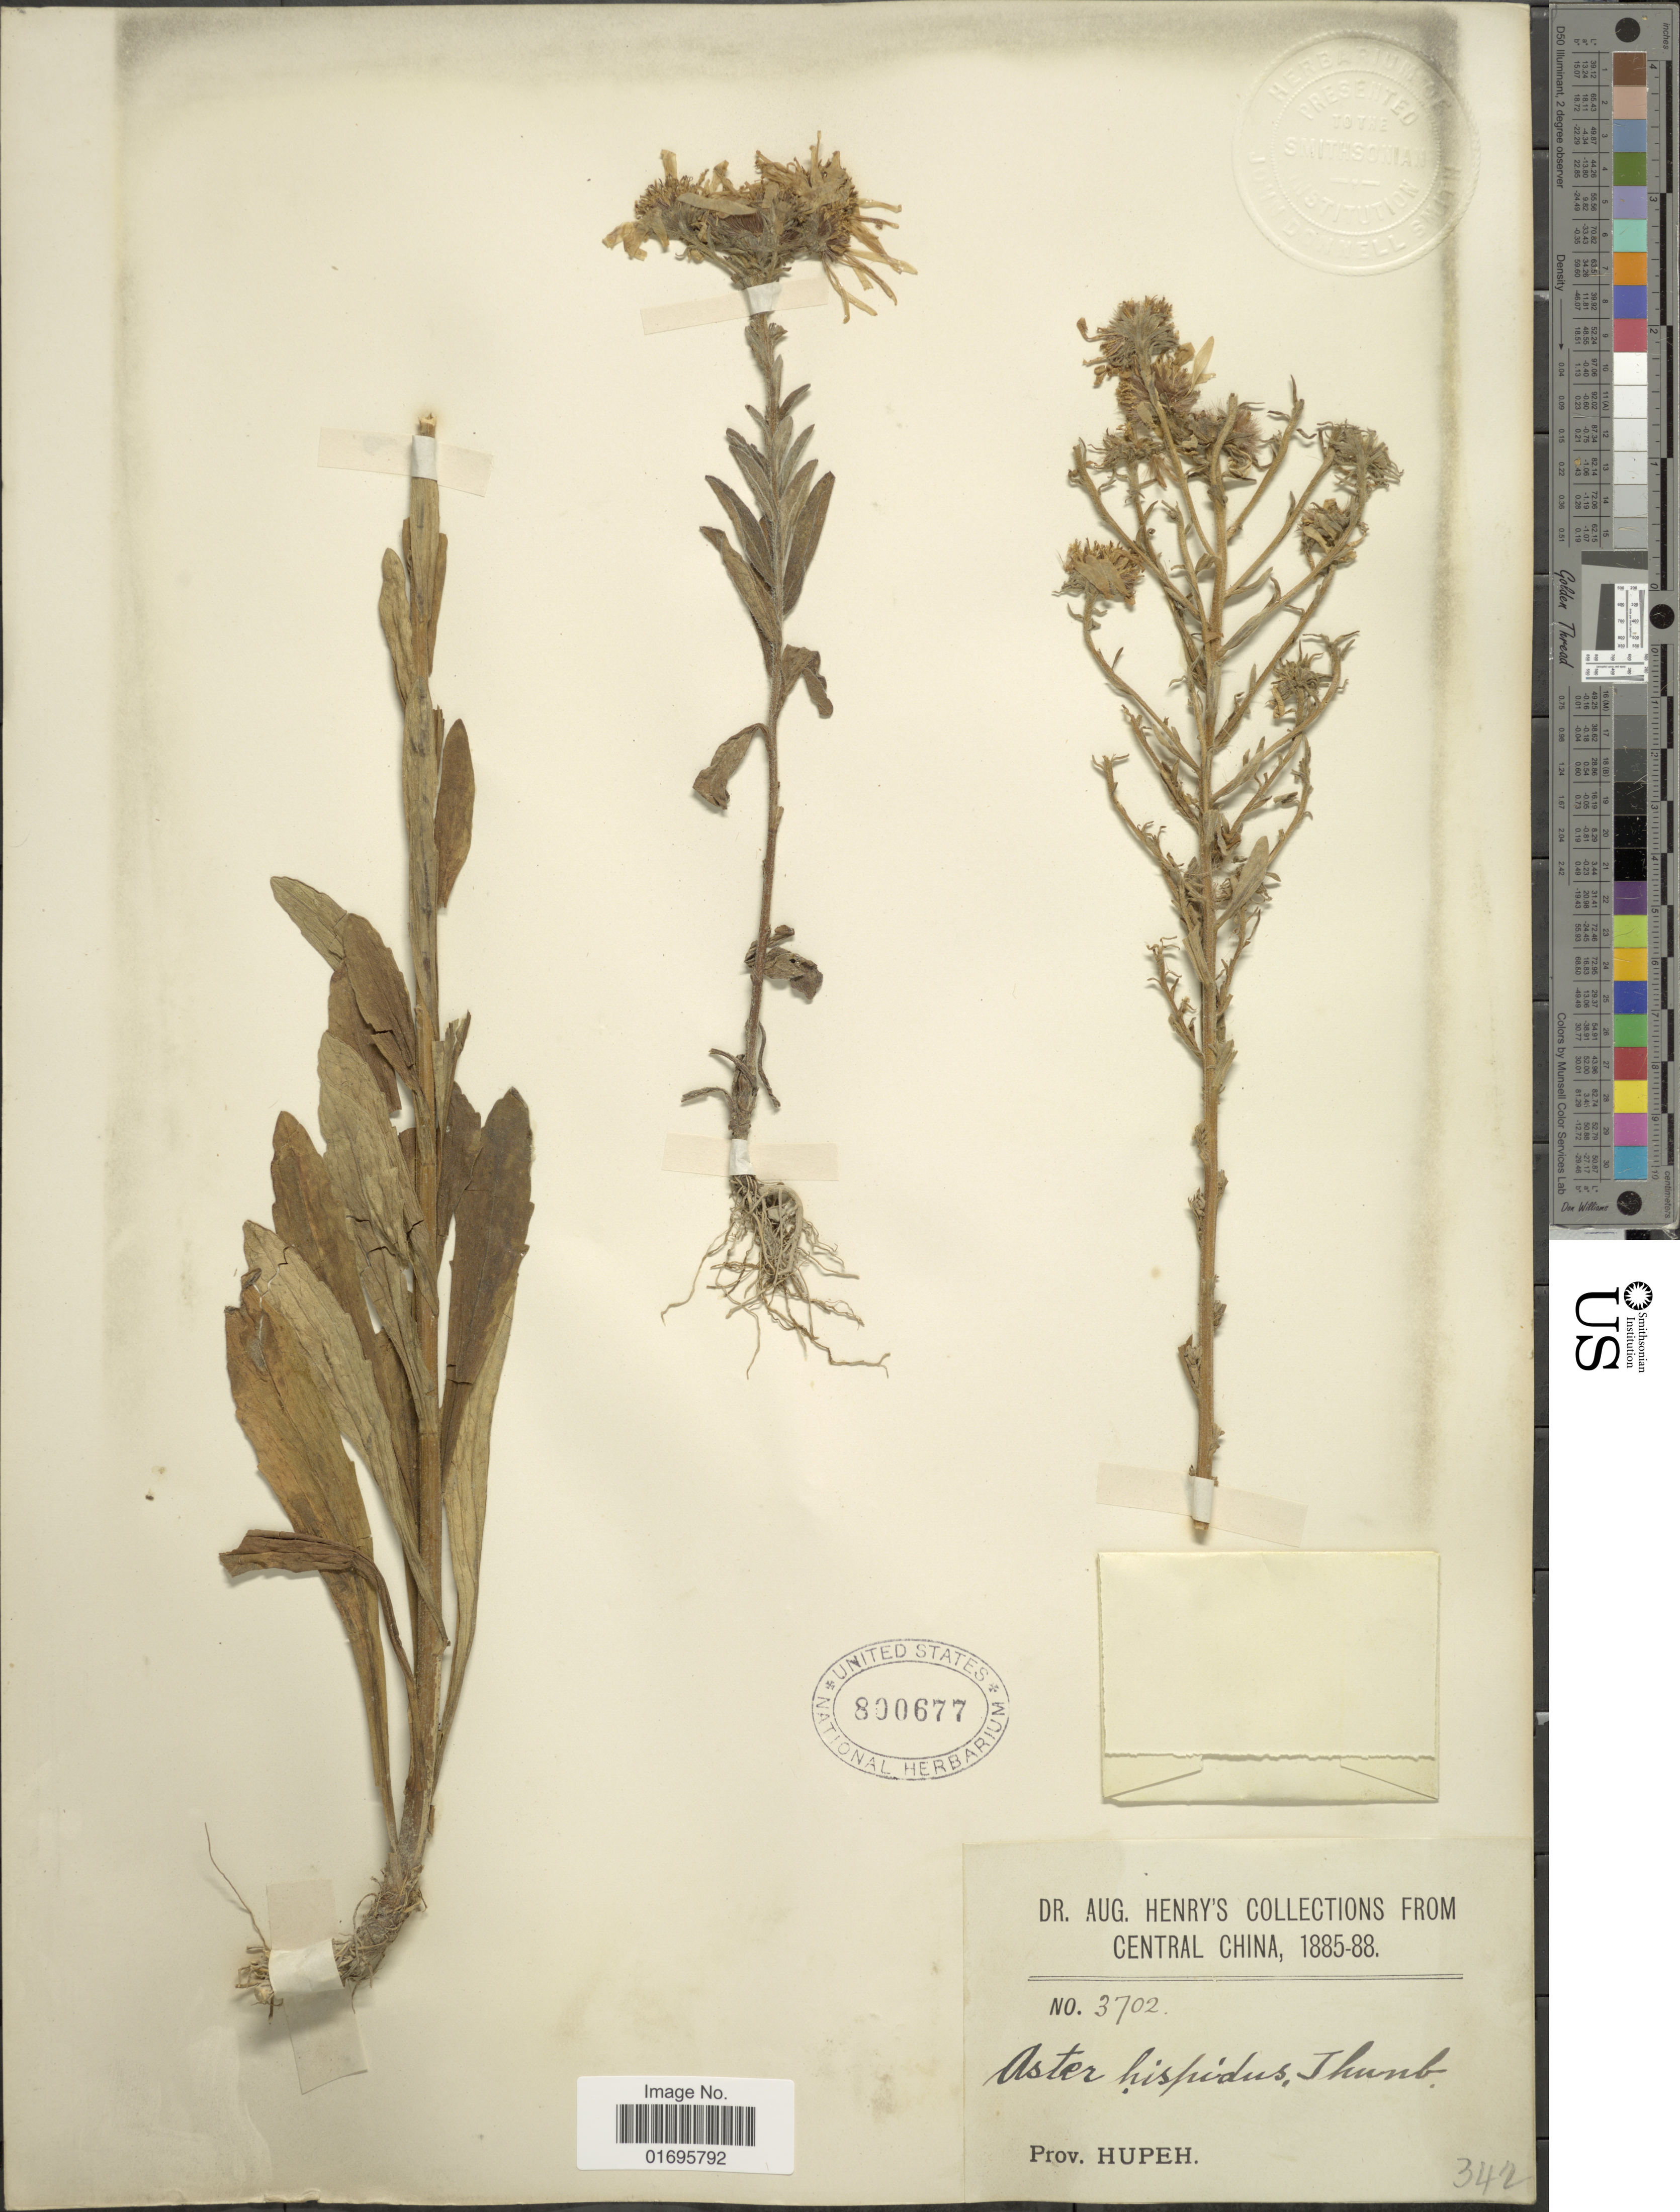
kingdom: Plantae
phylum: Tracheophyta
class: Magnoliopsida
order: Asterales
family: Asteraceae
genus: Heteropappus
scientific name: Heteropappus hispidus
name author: (Thunb.) Less.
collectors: A. Henry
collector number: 3702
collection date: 1885/1888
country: China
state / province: Hubei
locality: Central China, Prov. Hupeh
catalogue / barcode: US 800677